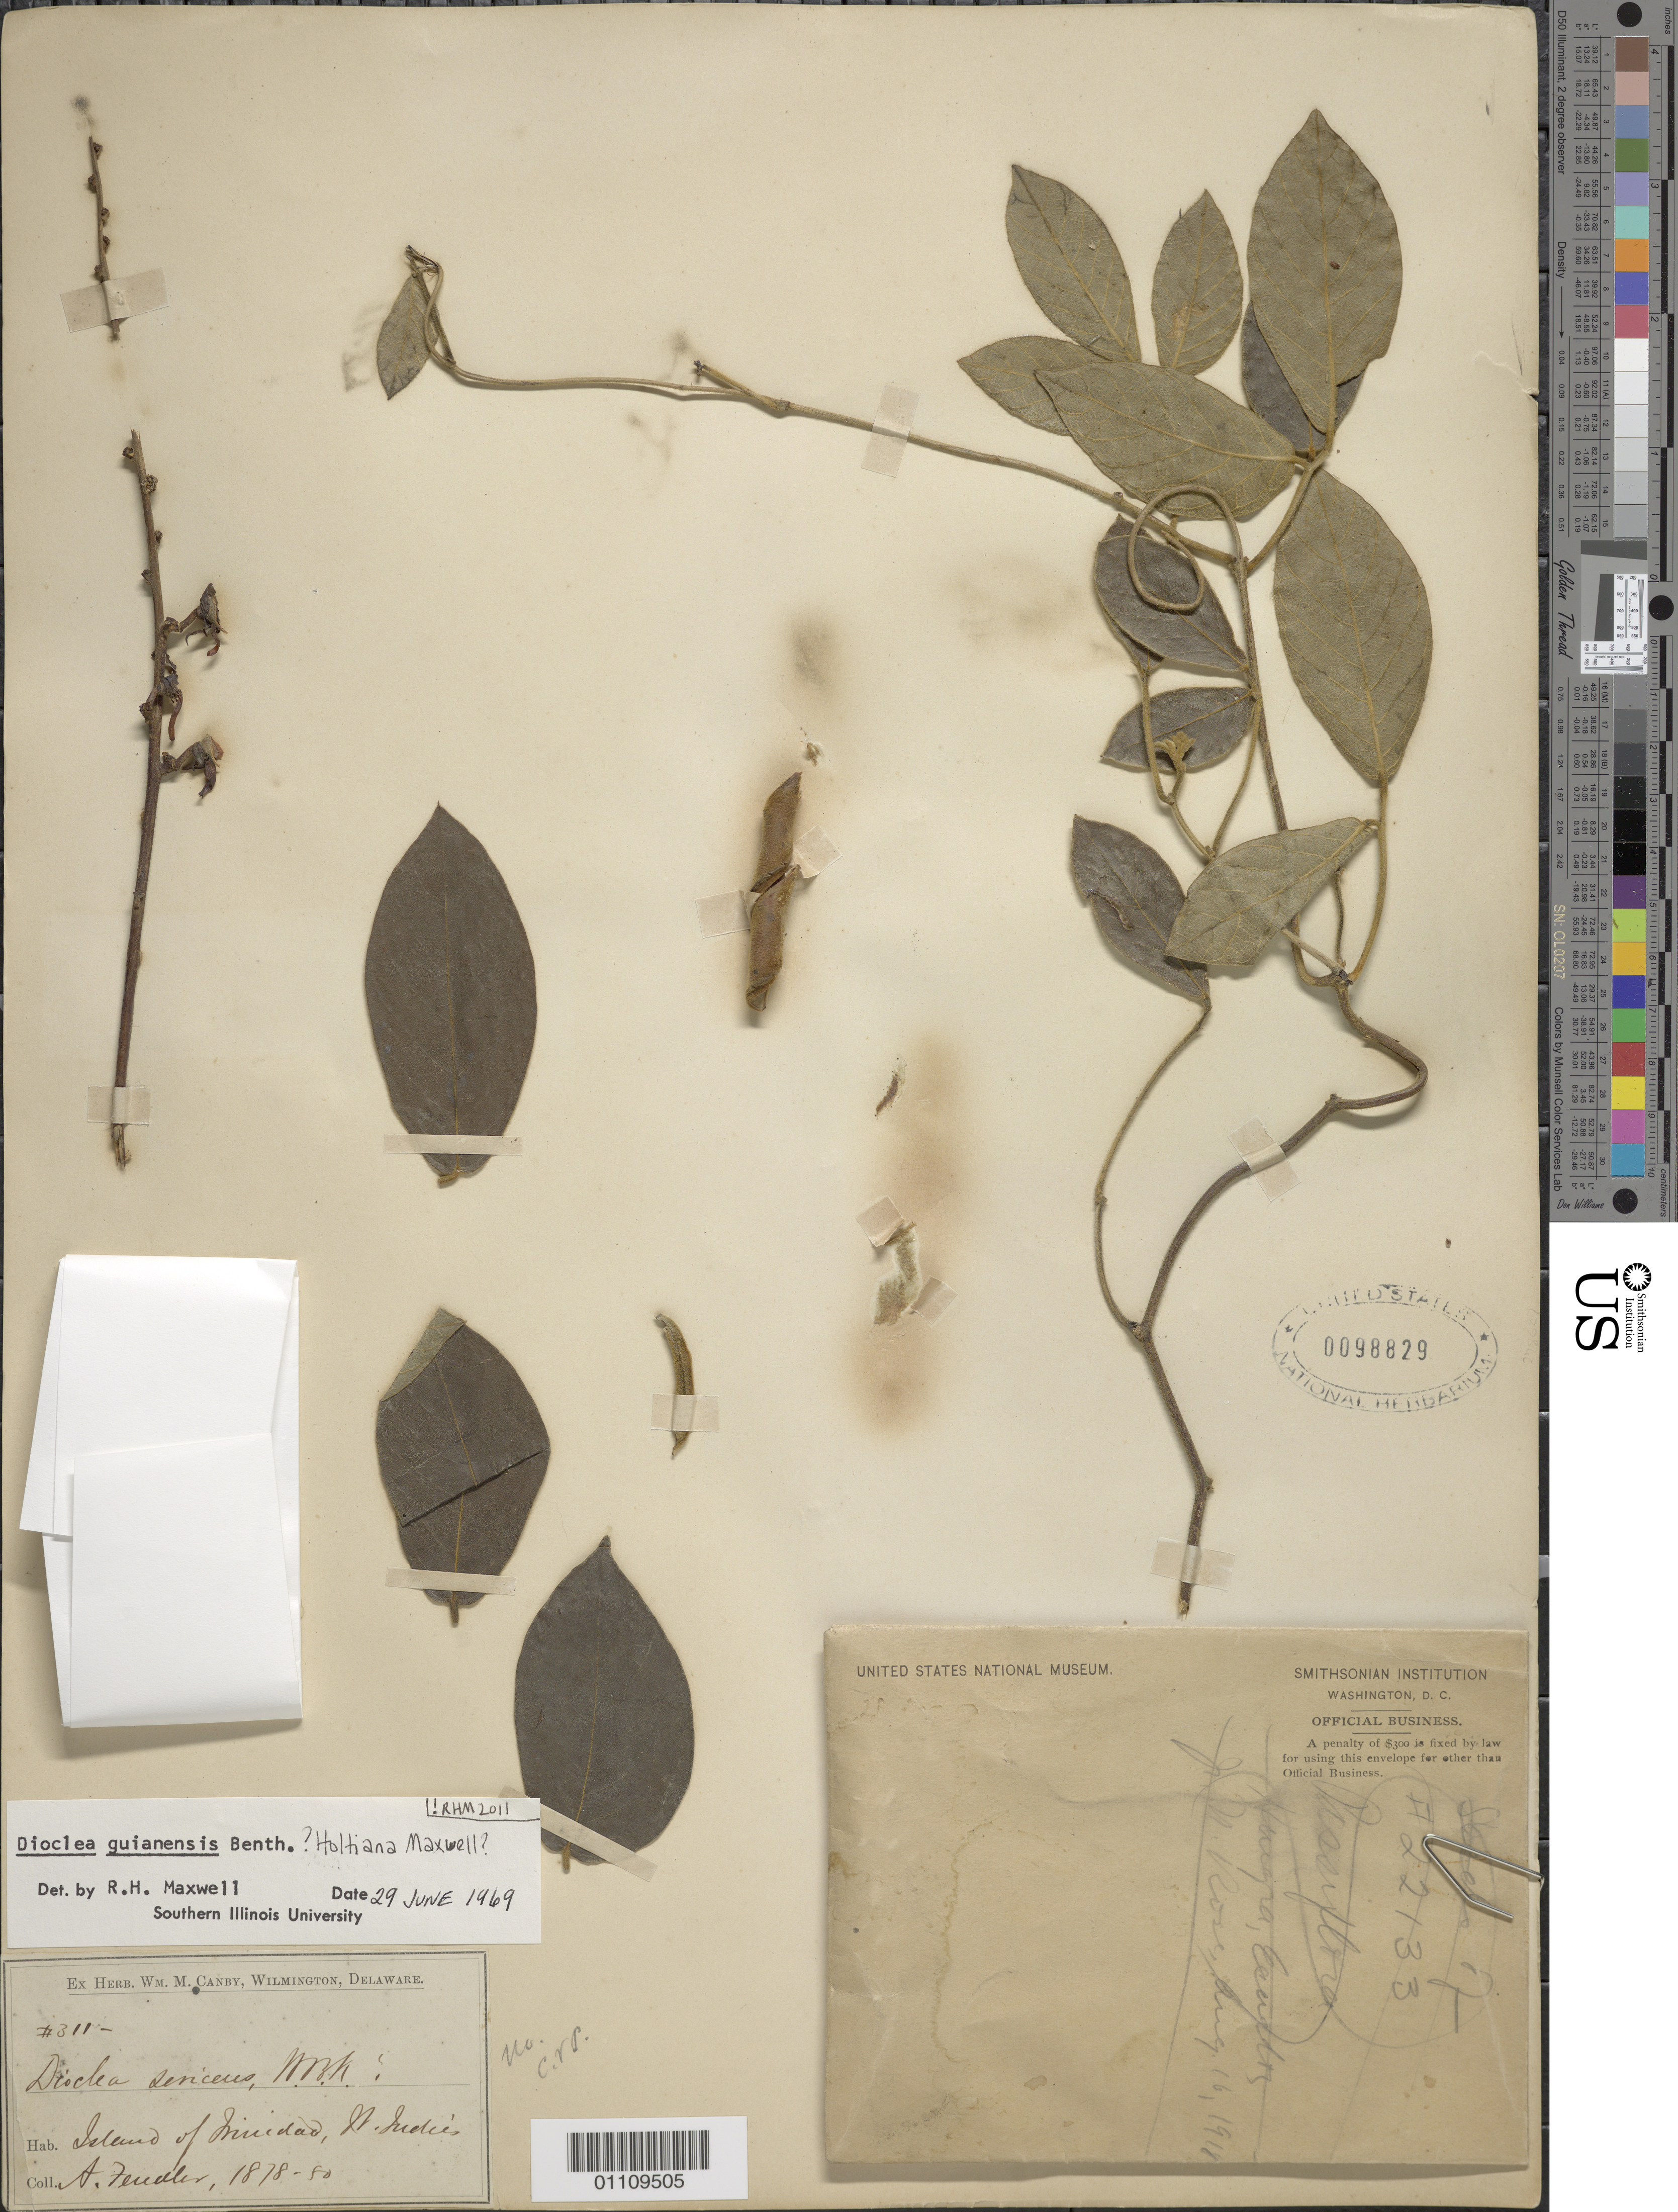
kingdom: Plantae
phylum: Tracheophyta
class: Magnoliopsida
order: Fabales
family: Fabaceae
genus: Dioclea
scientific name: Dioclea guianensis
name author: Benth.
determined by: Maxwell, R. H.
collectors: A. Fendler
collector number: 311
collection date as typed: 1878 to -- --- 1880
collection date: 1878/1880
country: Trinidad and Tobago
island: Trinidad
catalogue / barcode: US 98829